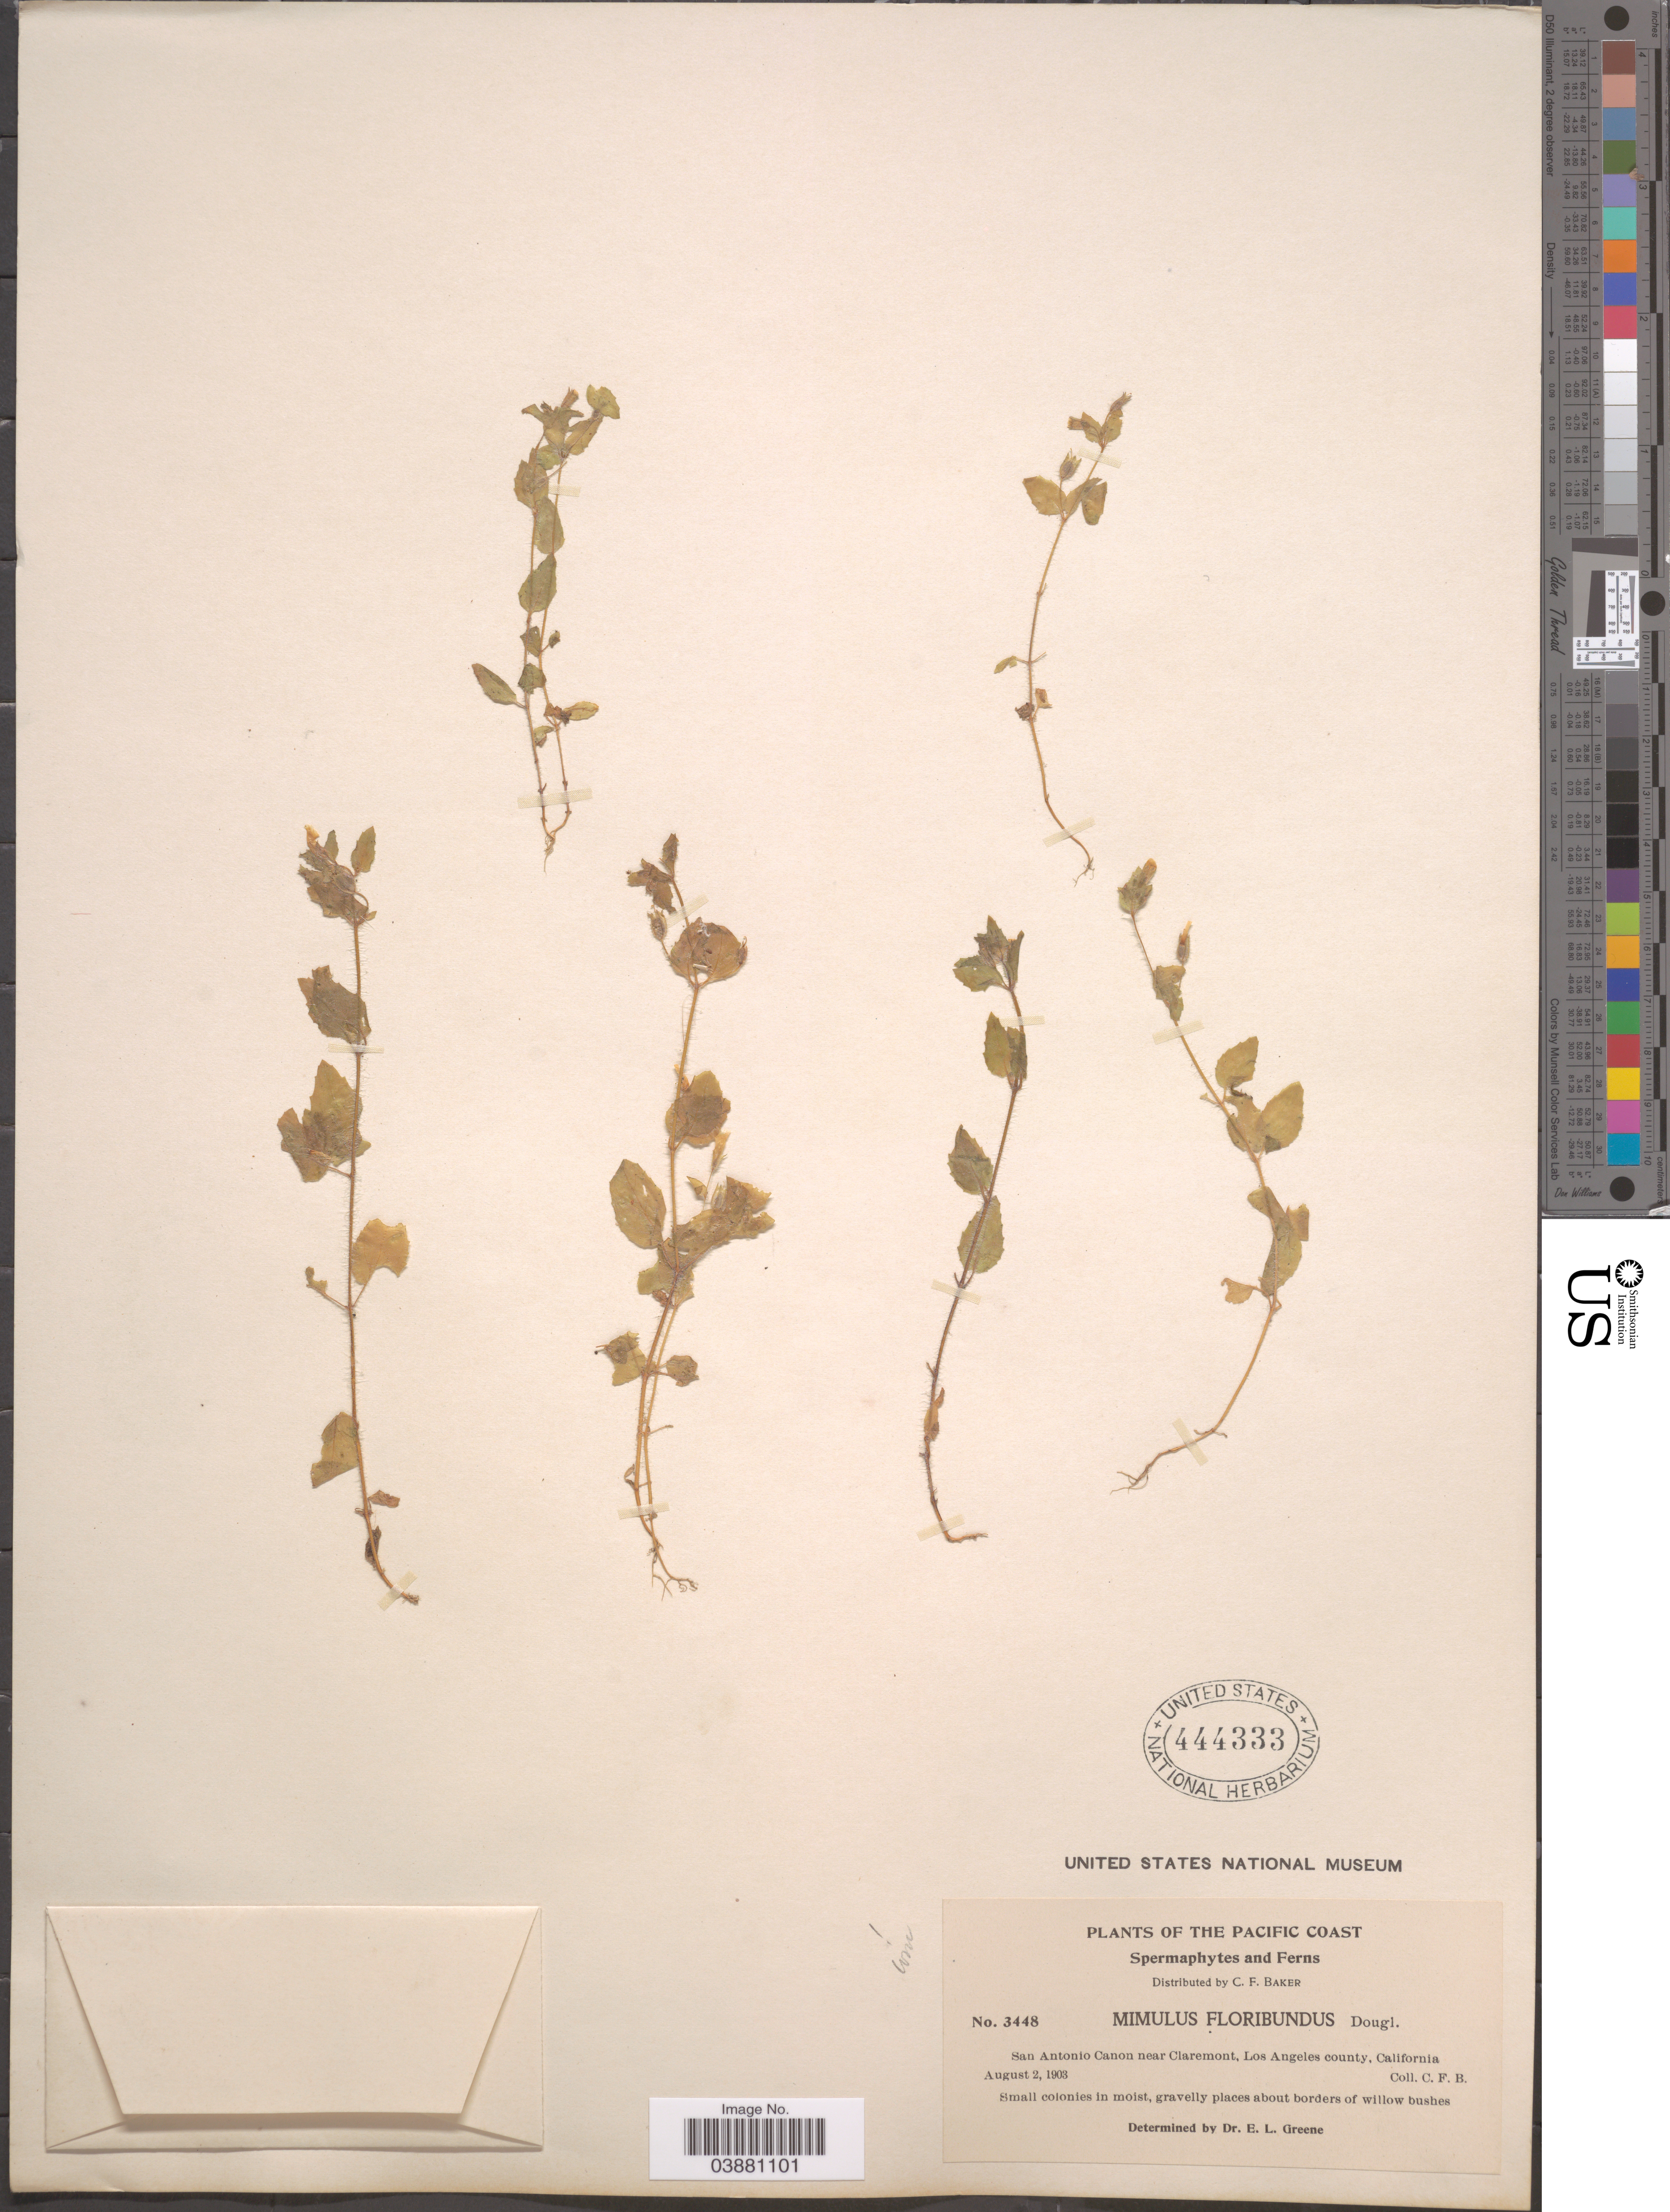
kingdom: Plantae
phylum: Tracheophyta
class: Magnoliopsida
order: Lamiales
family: Phrymaceae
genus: Mimulus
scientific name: Mimulus floribundus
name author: Douglas ex Lindl.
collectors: C. F. Baker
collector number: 3448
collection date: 1903-08-02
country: United States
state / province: California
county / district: Los Angeles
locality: The Pacific Coast. San Antonio Canon near Claremont, Los Angeles county.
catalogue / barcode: US 444333